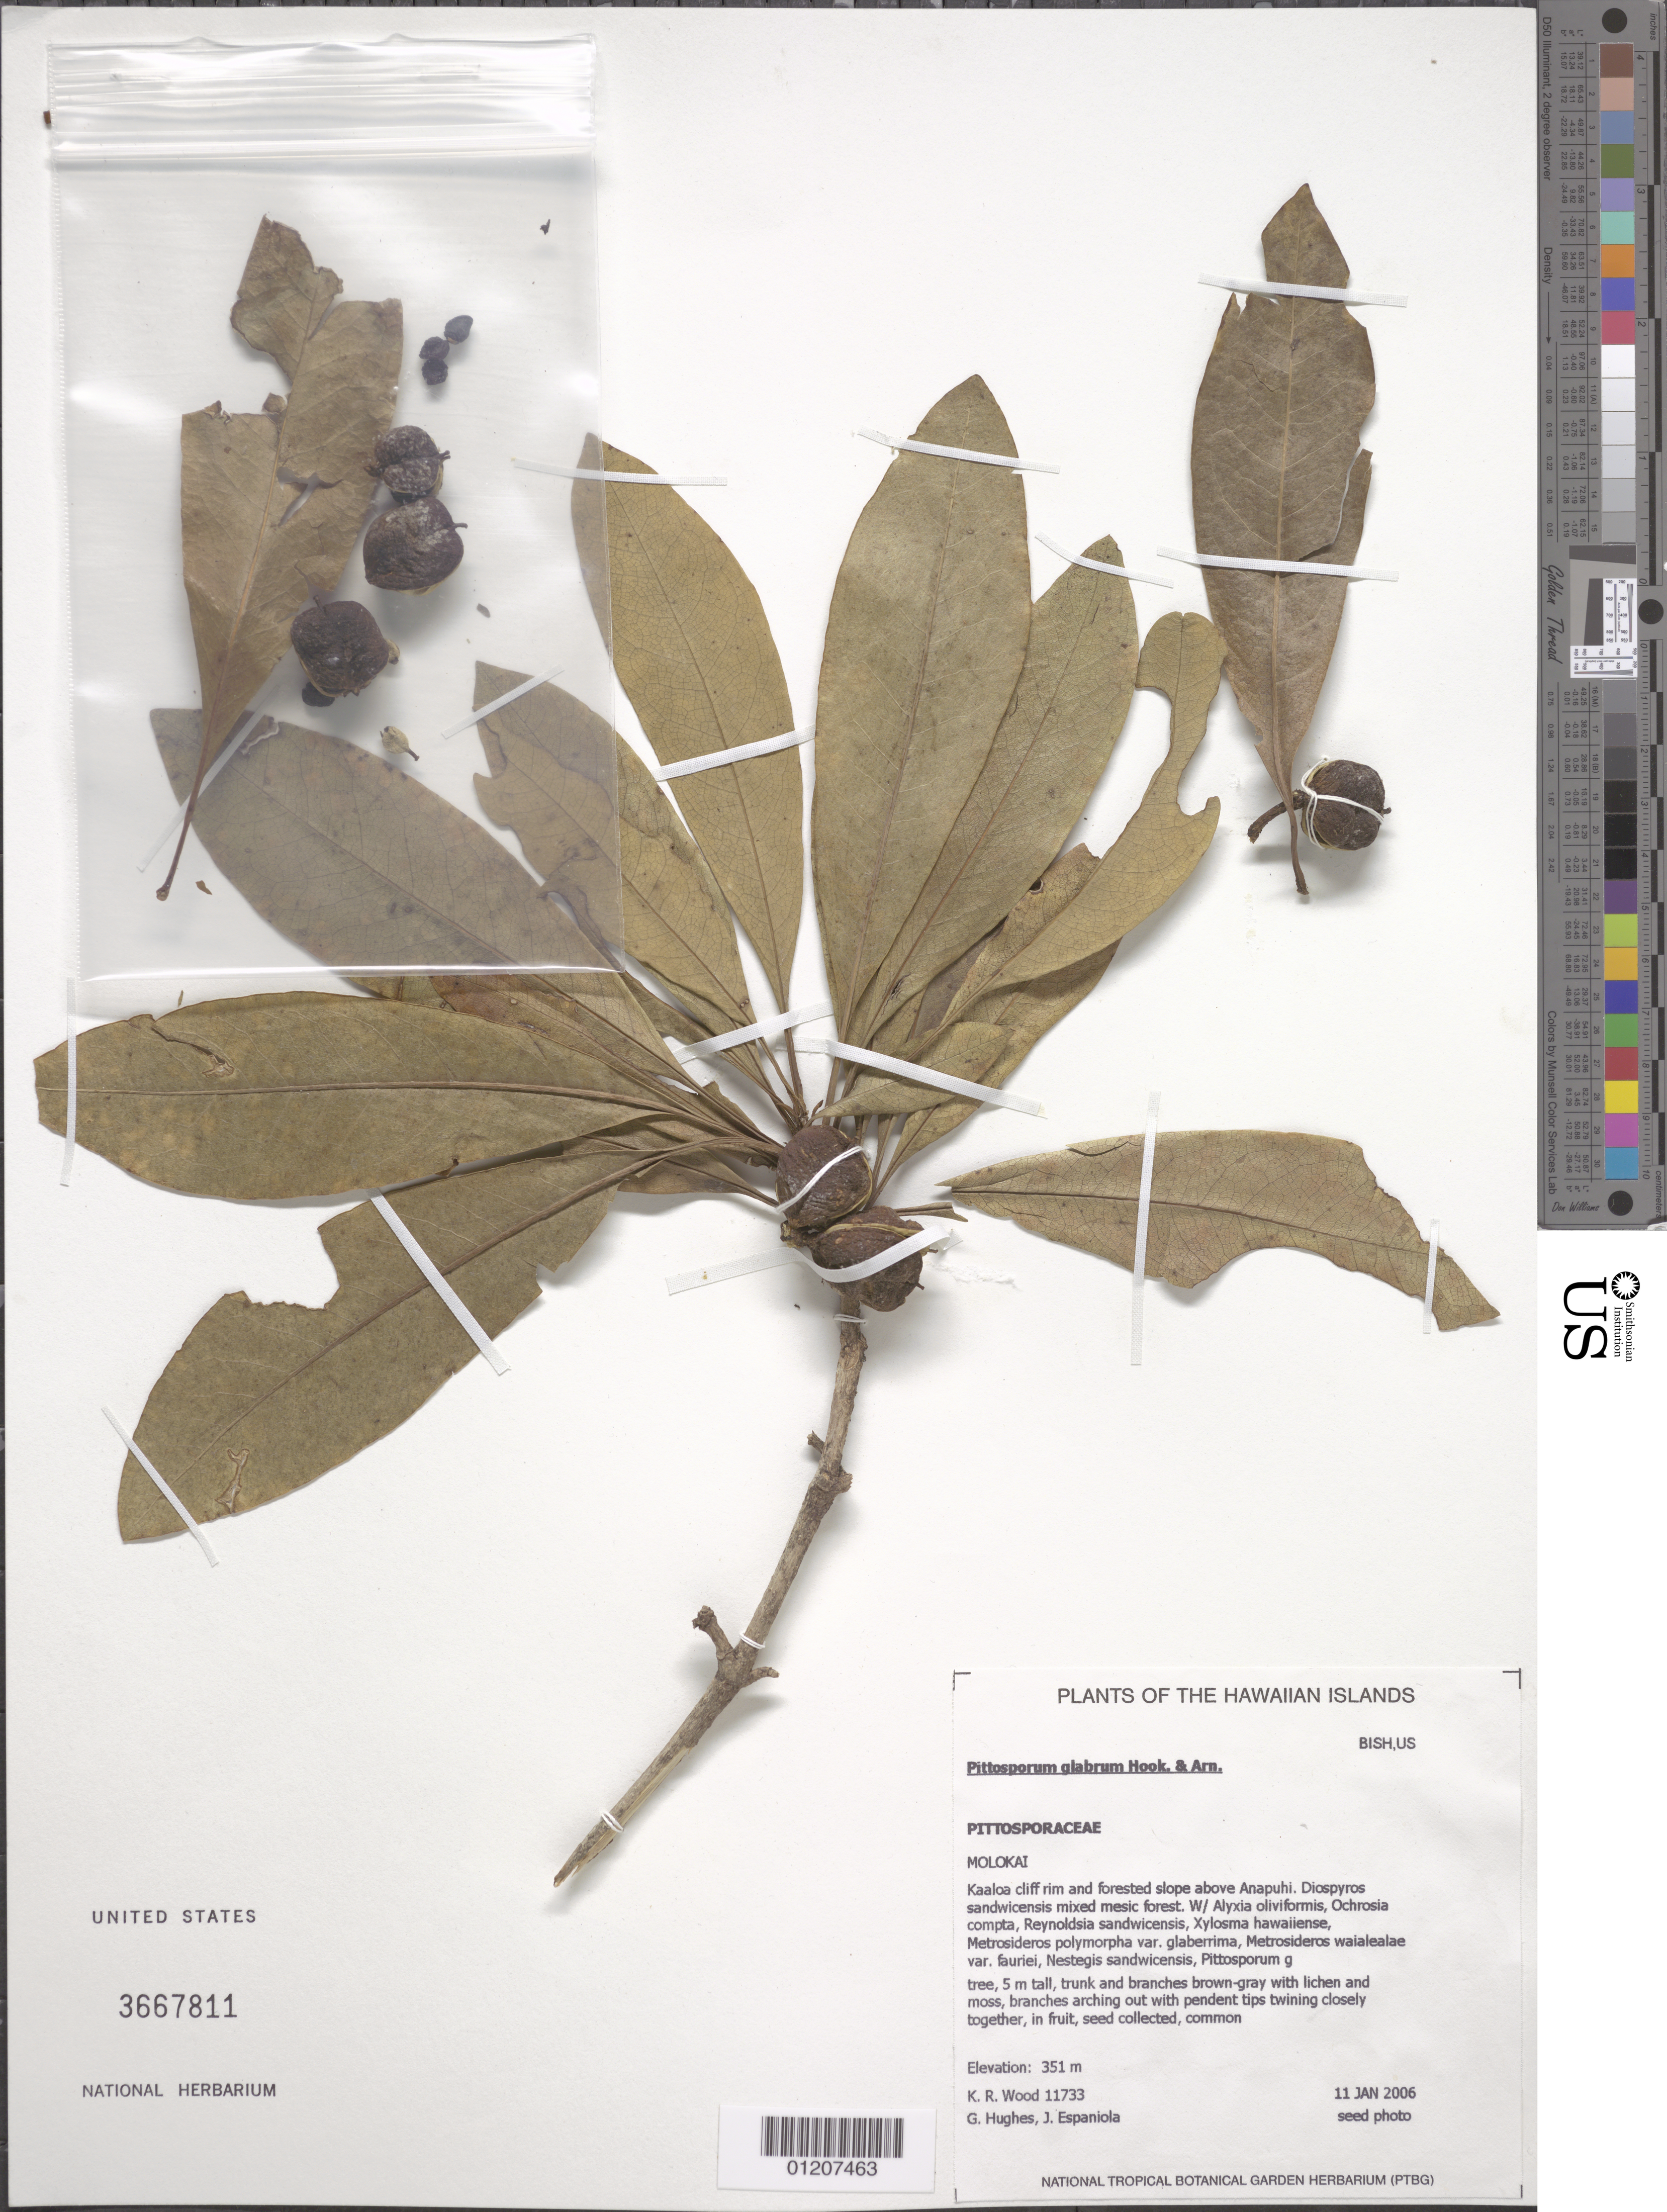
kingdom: Plantae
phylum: Tracheophyta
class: Magnoliopsida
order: Apiales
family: Pittosporaceae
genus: Pittosporum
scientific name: Pittosporum glabrum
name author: Hook. & Arn.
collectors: K. R. Wood, G. Hughes & J. Espaniola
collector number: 11733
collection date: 2006-01-11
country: United States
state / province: Hawaii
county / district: Maui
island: Moloka'i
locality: Kaaloa cliff rim and forested slope above Anapuhi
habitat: Mixed mesic forest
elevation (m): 351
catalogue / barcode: US 3667811